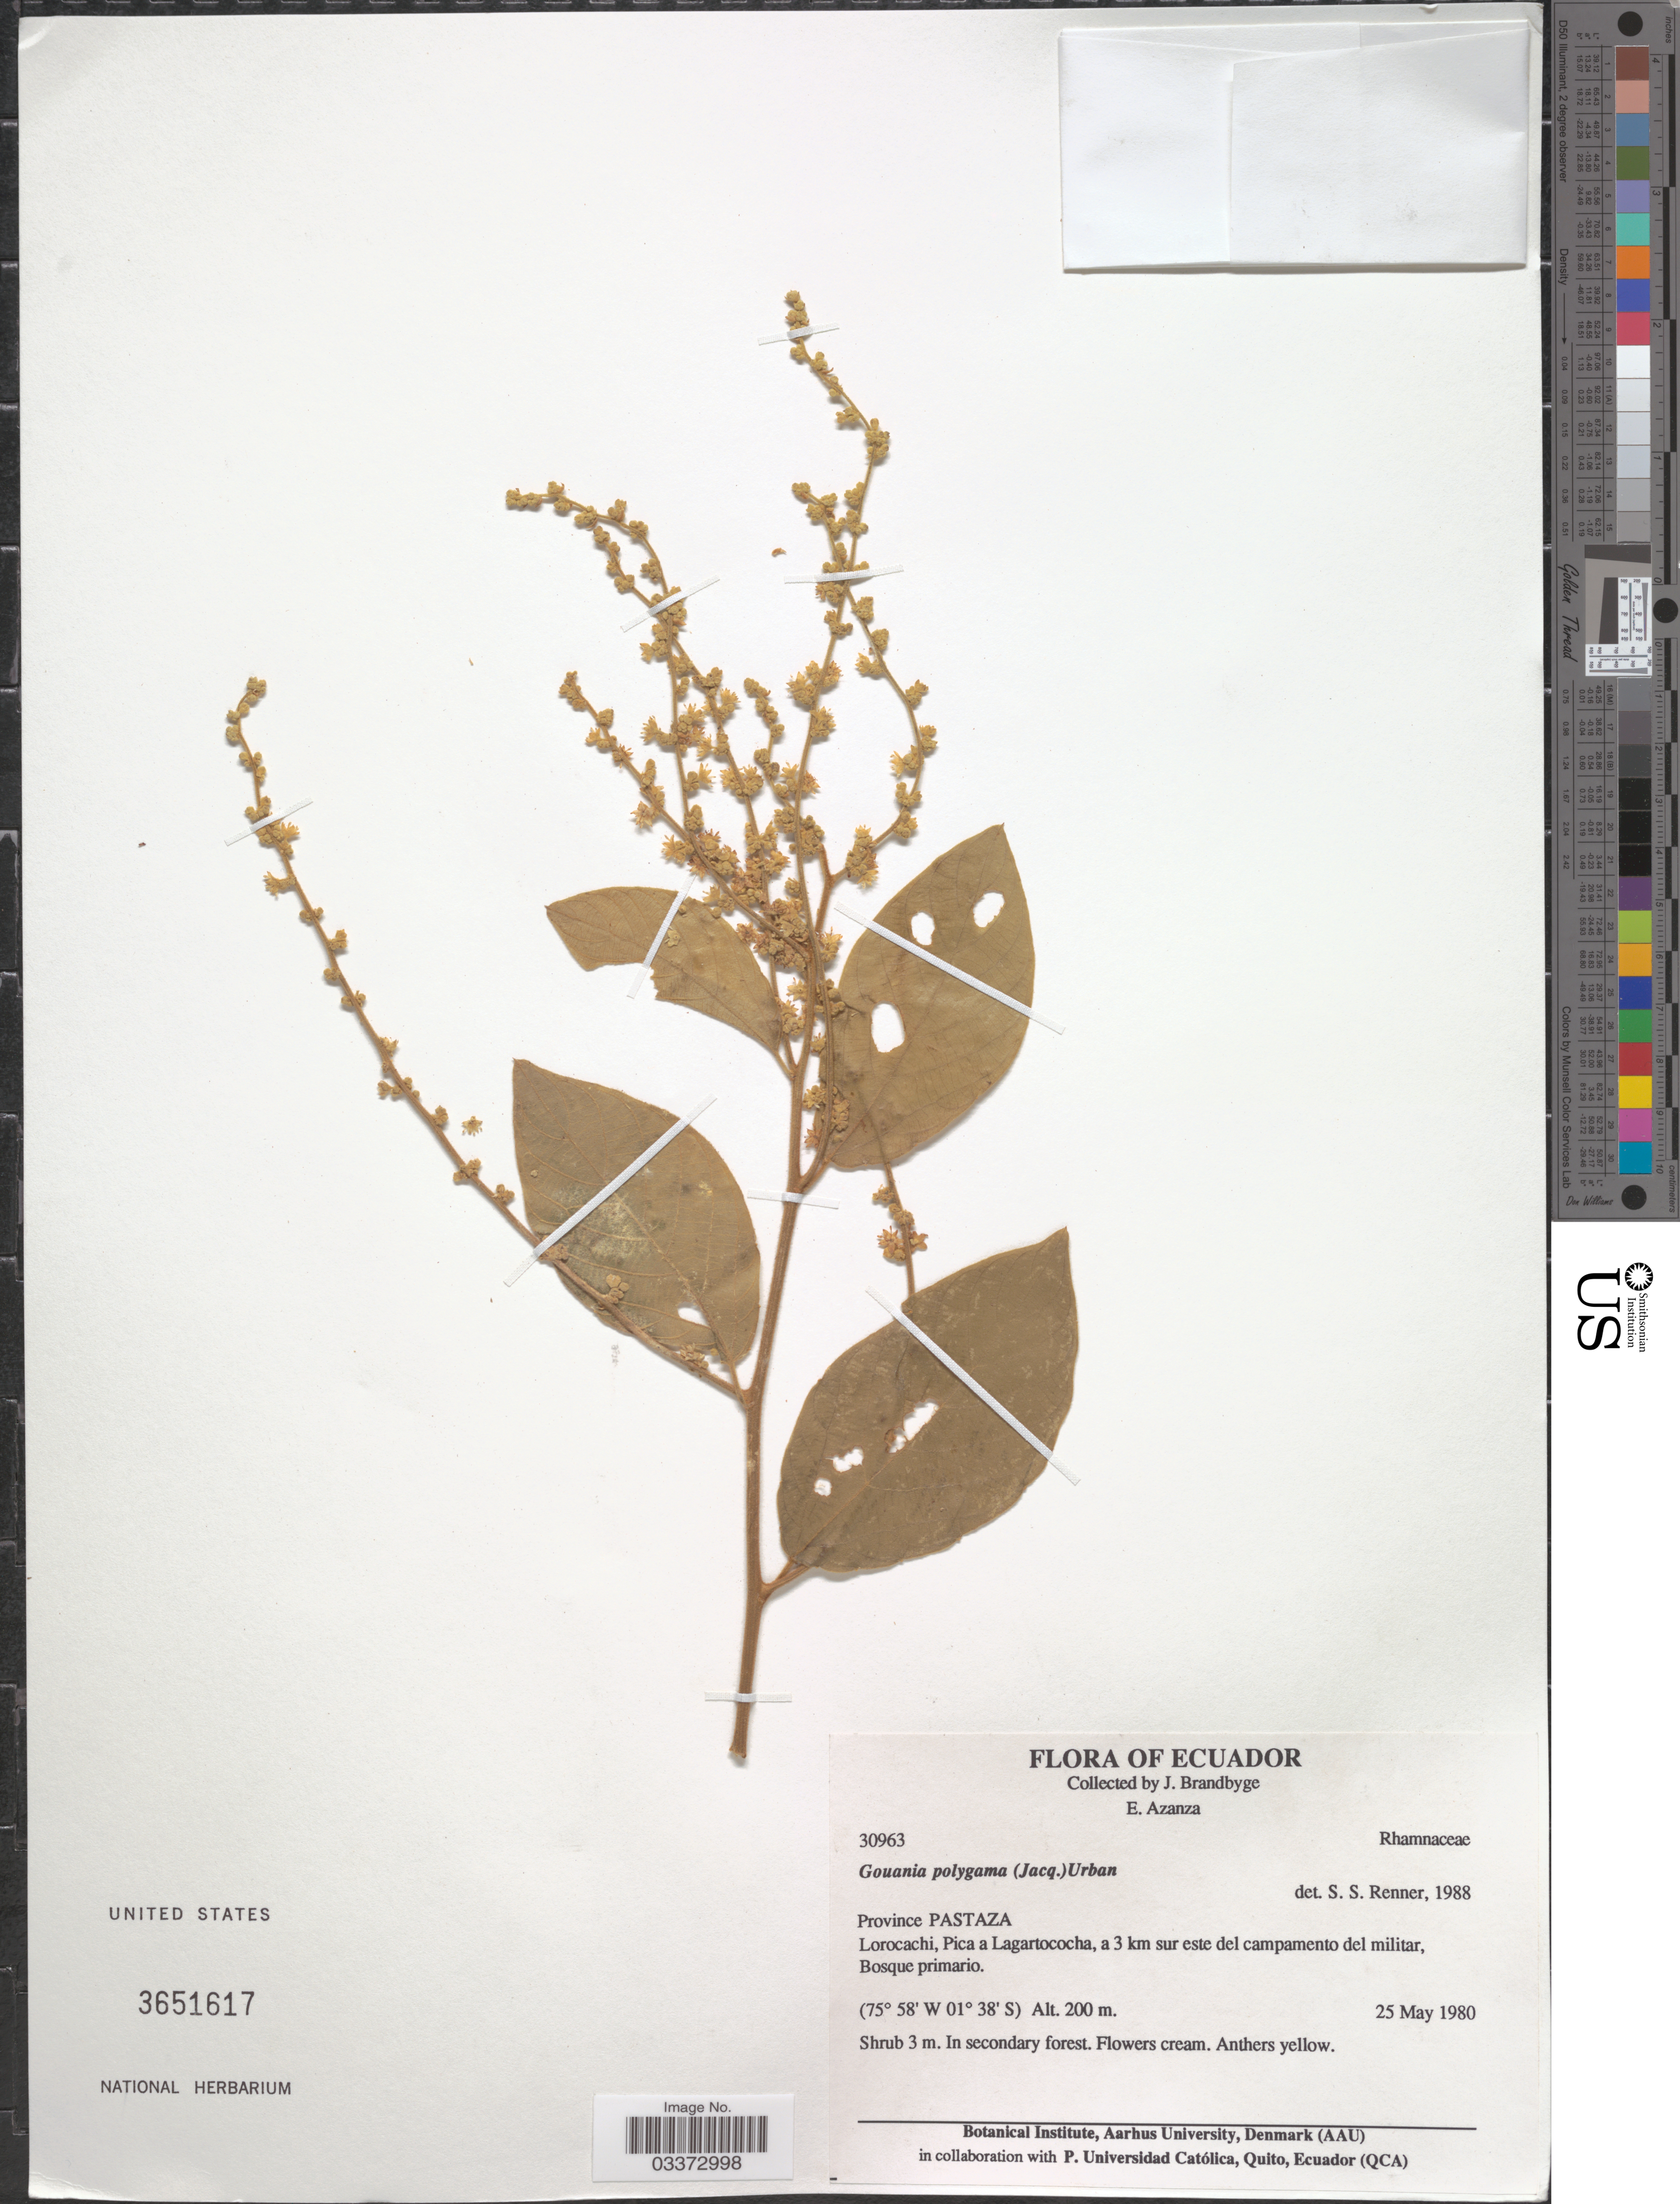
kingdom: Plantae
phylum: Tracheophyta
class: Magnoliopsida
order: Rosales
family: Rhamnaceae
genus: Gouania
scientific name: Gouania polygama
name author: (Jacq.) Urb.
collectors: J. Brandbyge & E. Azanza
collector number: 30963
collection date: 1980-05-25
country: Ecuador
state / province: Pastaza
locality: Lorocachi, Pica a Lagartococha, a 3 km sur este del campamento del militar.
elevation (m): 200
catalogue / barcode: US 3651617